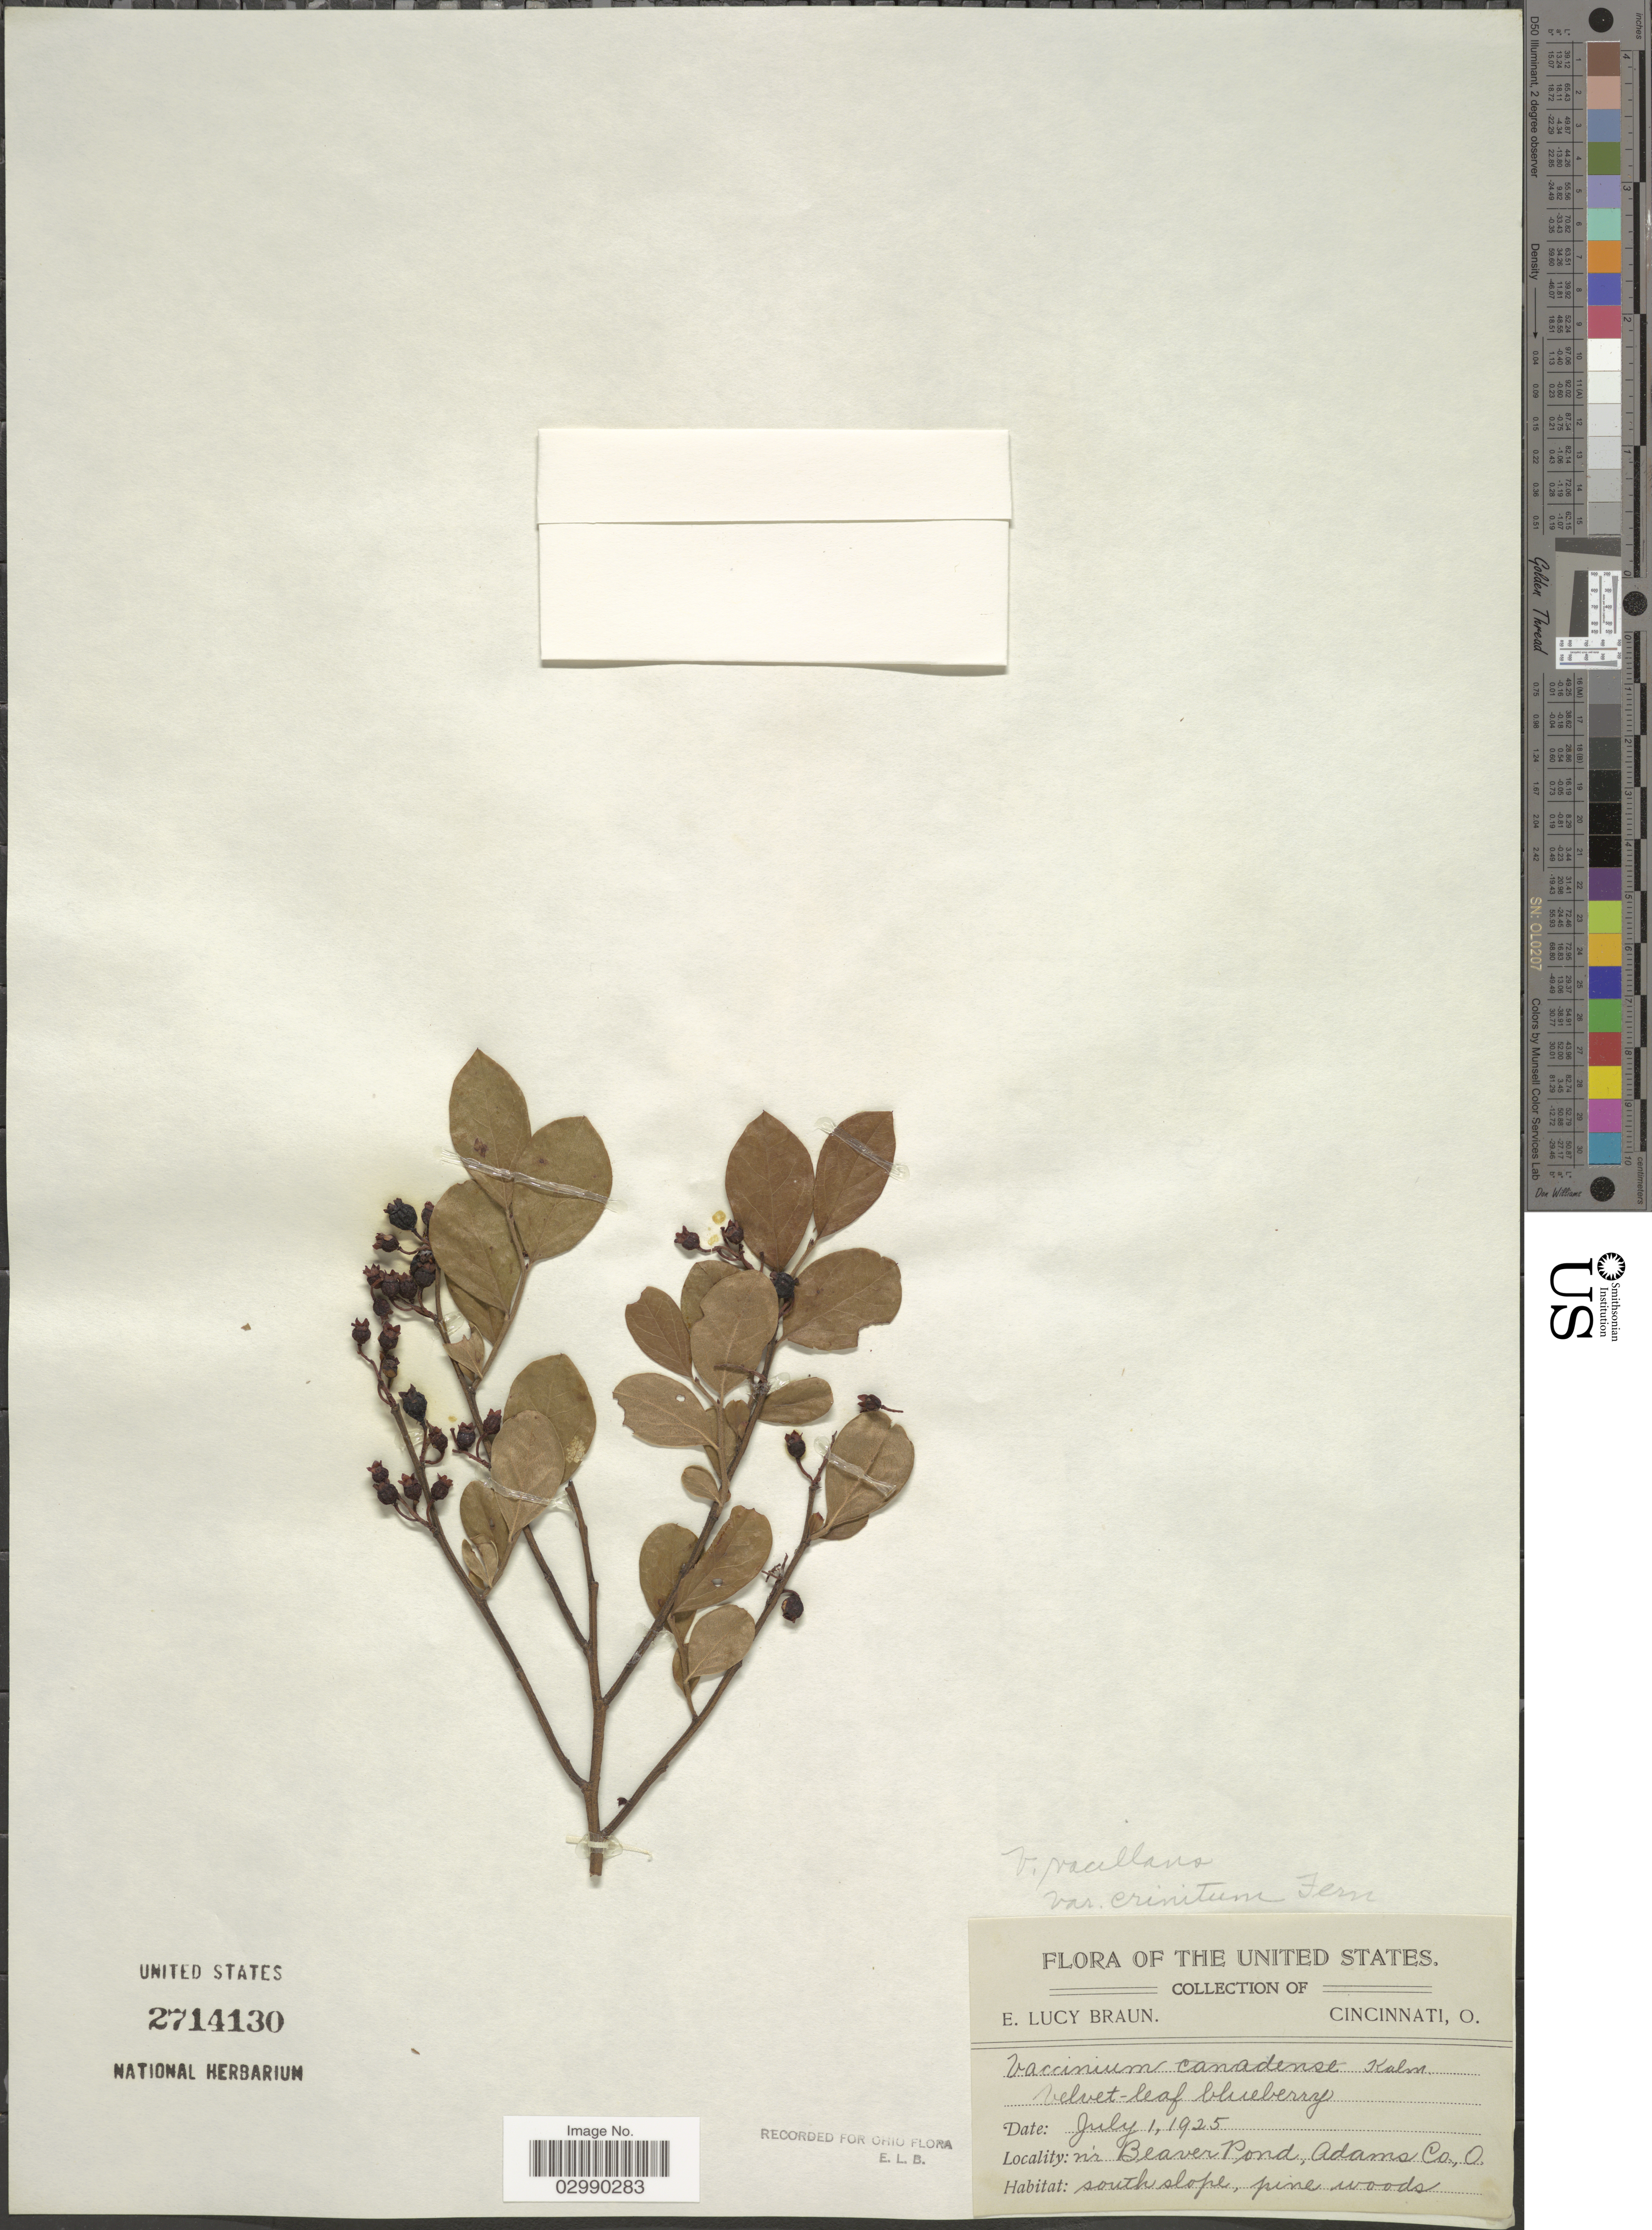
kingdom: Plantae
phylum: Tracheophyta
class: Magnoliopsida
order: Ericales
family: Ericaceae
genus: Vaccinium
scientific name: Vaccinium vacillans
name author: Kalm ex Torr.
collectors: E. L. Braun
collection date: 1925-07-01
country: United States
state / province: Ohio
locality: In Beaver Pond, Adams Co.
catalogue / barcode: US 2714130